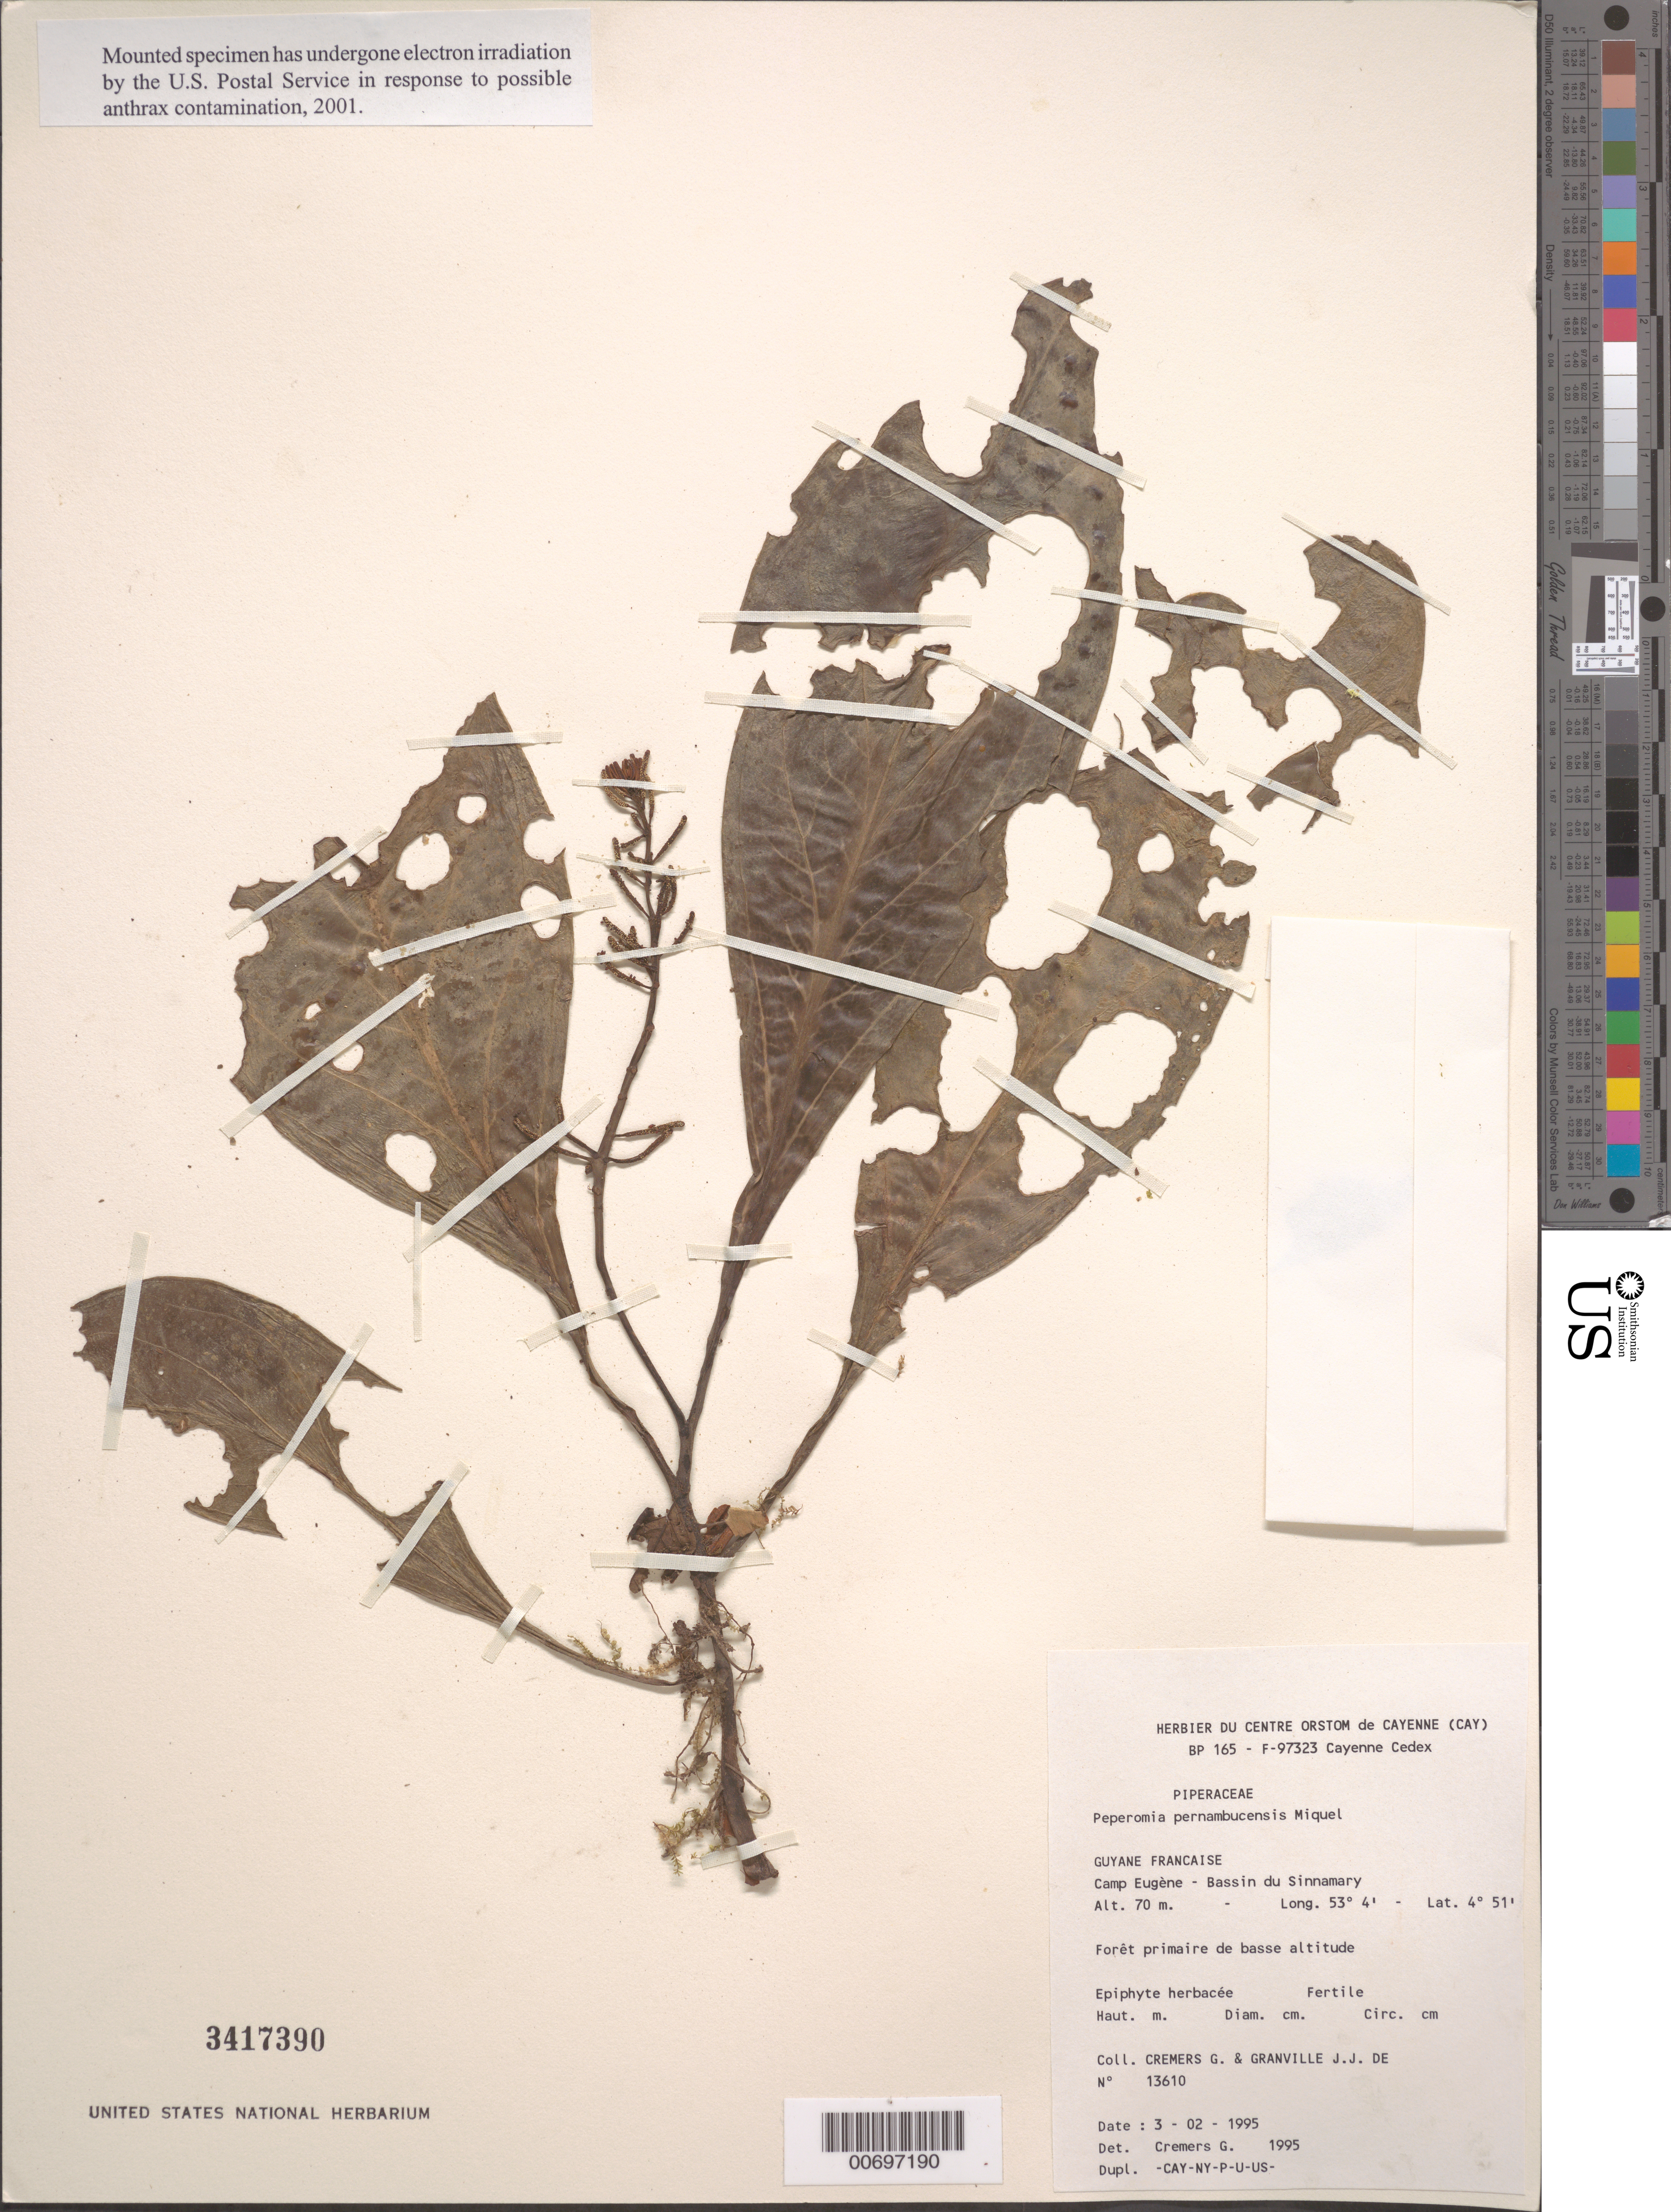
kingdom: Plantae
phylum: Tracheophyta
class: Magnoliopsida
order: Piperales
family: Piperaceae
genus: Peperomia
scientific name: Peperomia pernambucensis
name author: Miq.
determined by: Cremers, Georges A.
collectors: G. Cremers & J.-J. de Granville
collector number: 13610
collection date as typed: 3-Feb-95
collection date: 1995-02-03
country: French Guiana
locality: Camp Eugène, Bassin du Sinnamary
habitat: Low primary forest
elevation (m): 70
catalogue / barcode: US 3417390